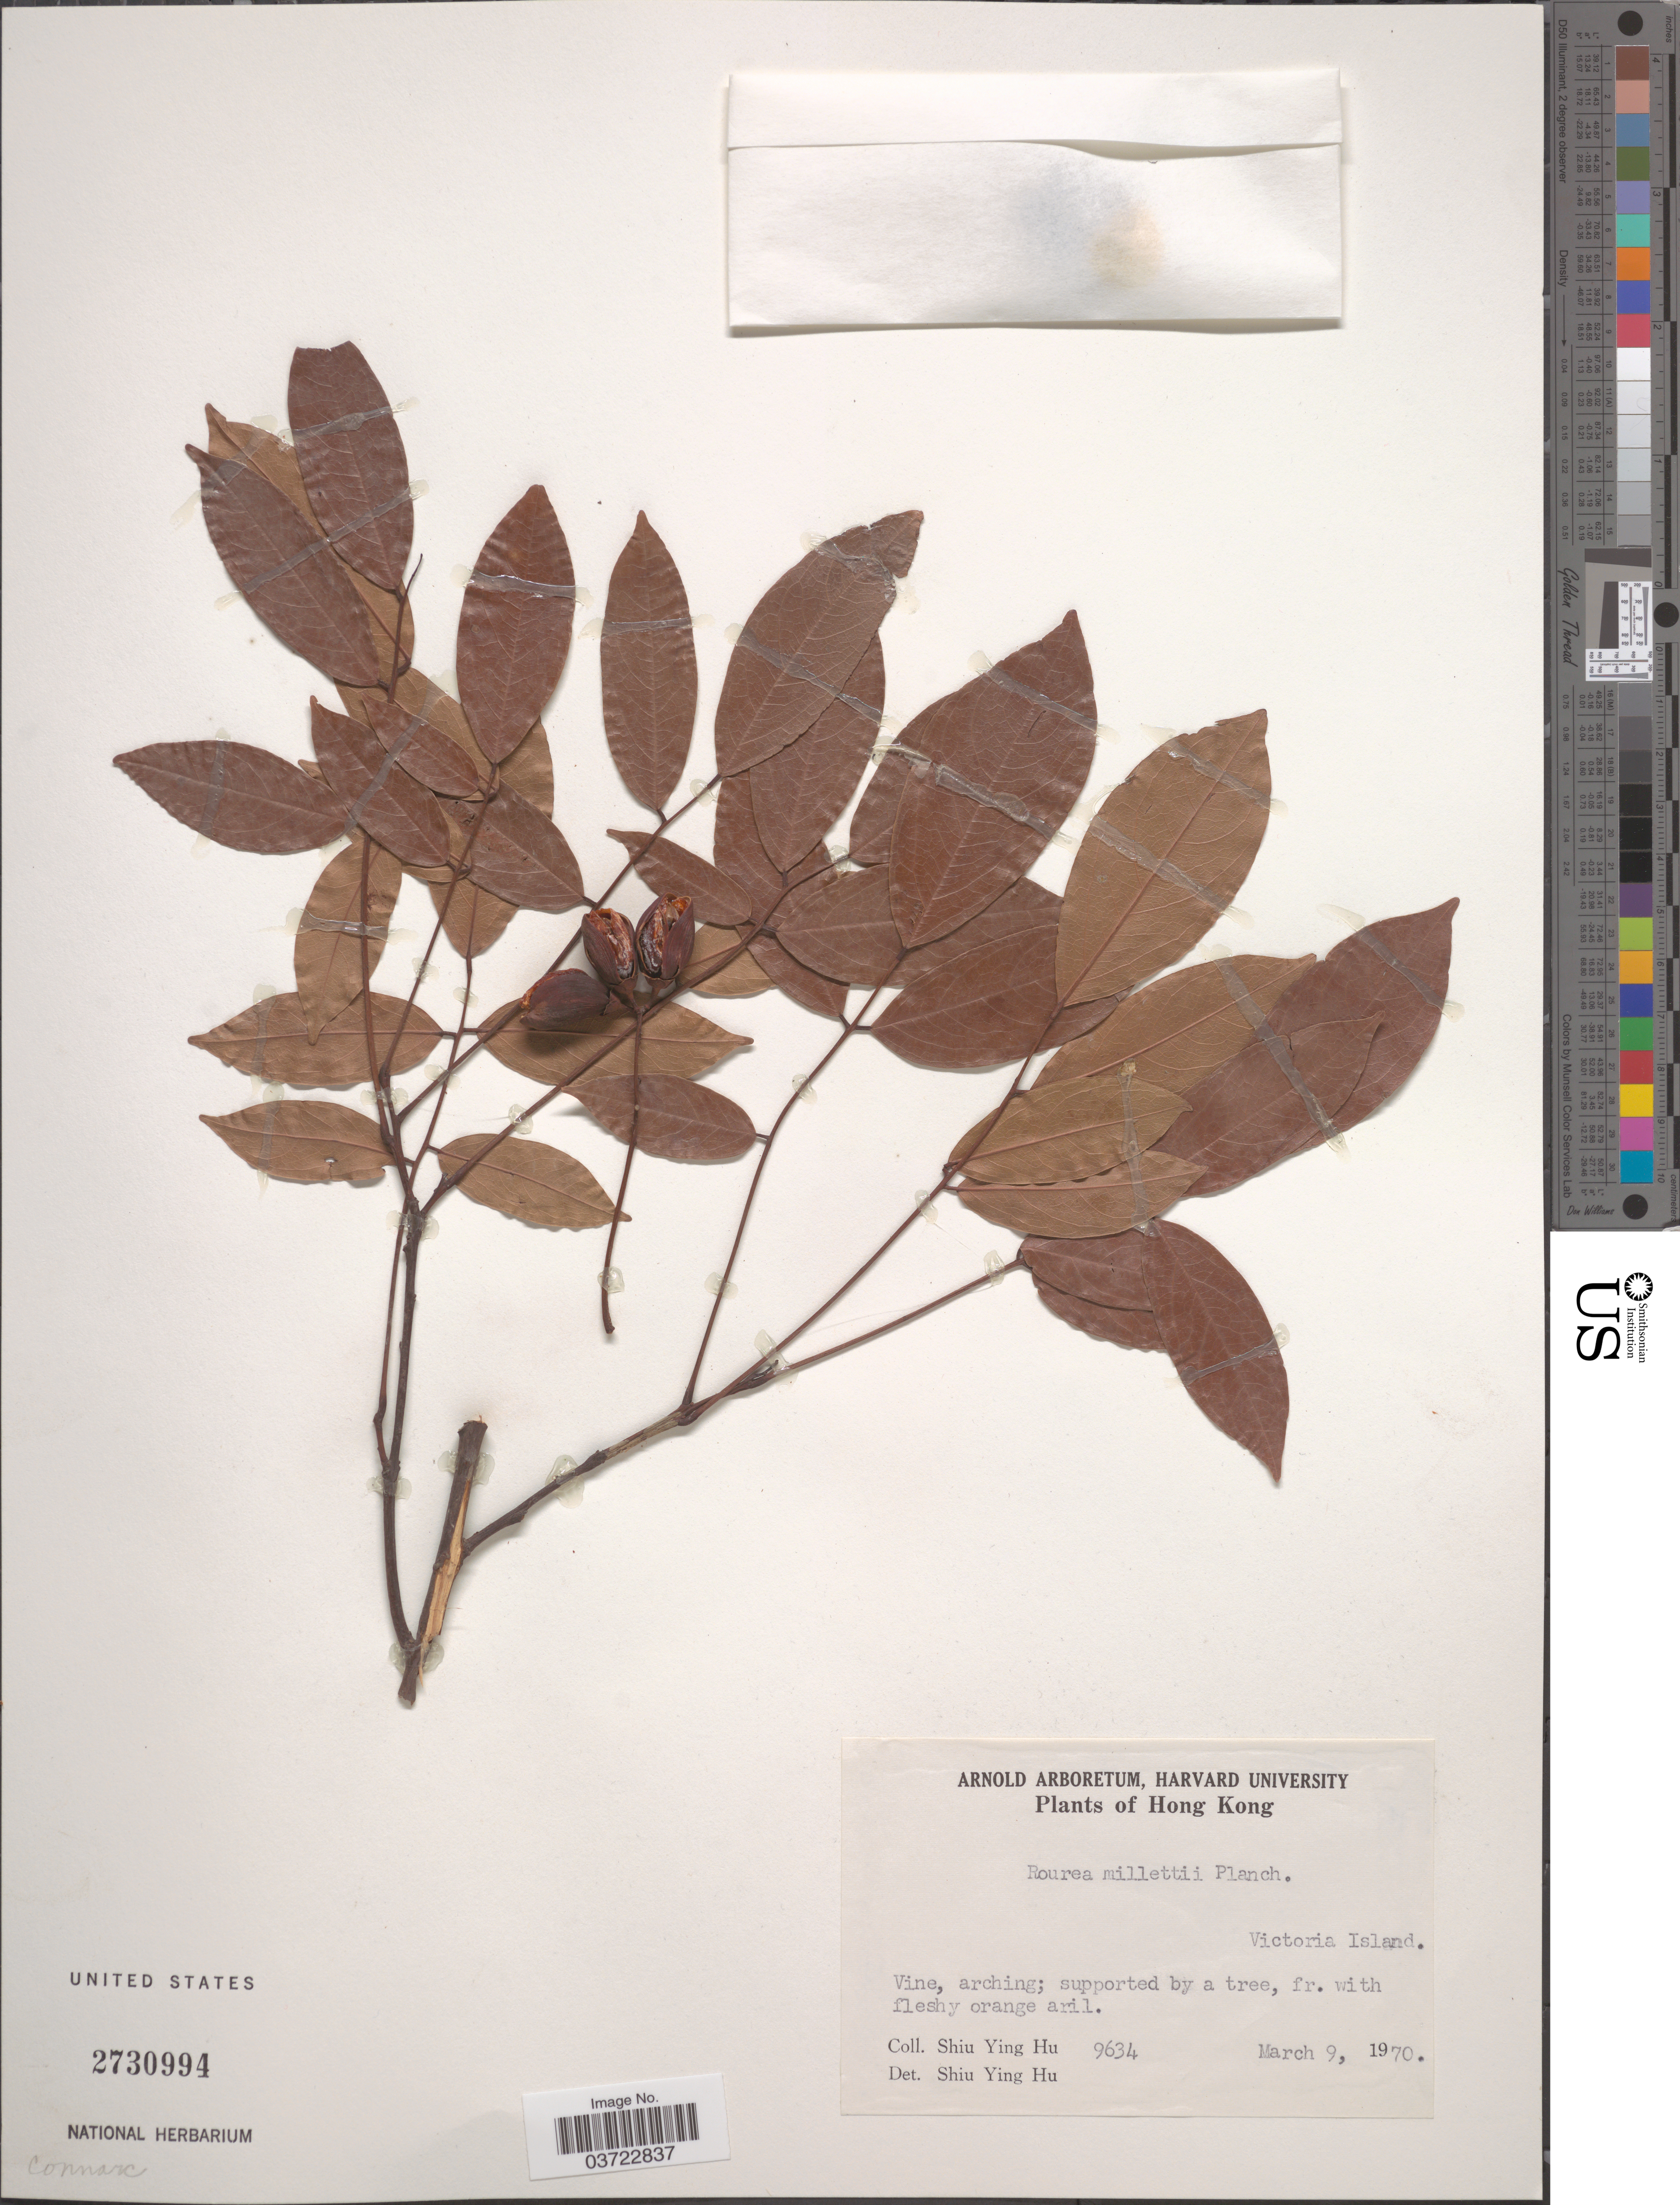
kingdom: Plantae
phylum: Tracheophyta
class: Magnoliopsida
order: Oxalidales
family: Connaraceae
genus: Rourea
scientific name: Rourea millettii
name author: Planch.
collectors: S. Y. Hu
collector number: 9634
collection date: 1970-03-09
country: China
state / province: Hong Kong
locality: Victoria Island.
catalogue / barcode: US 2730994